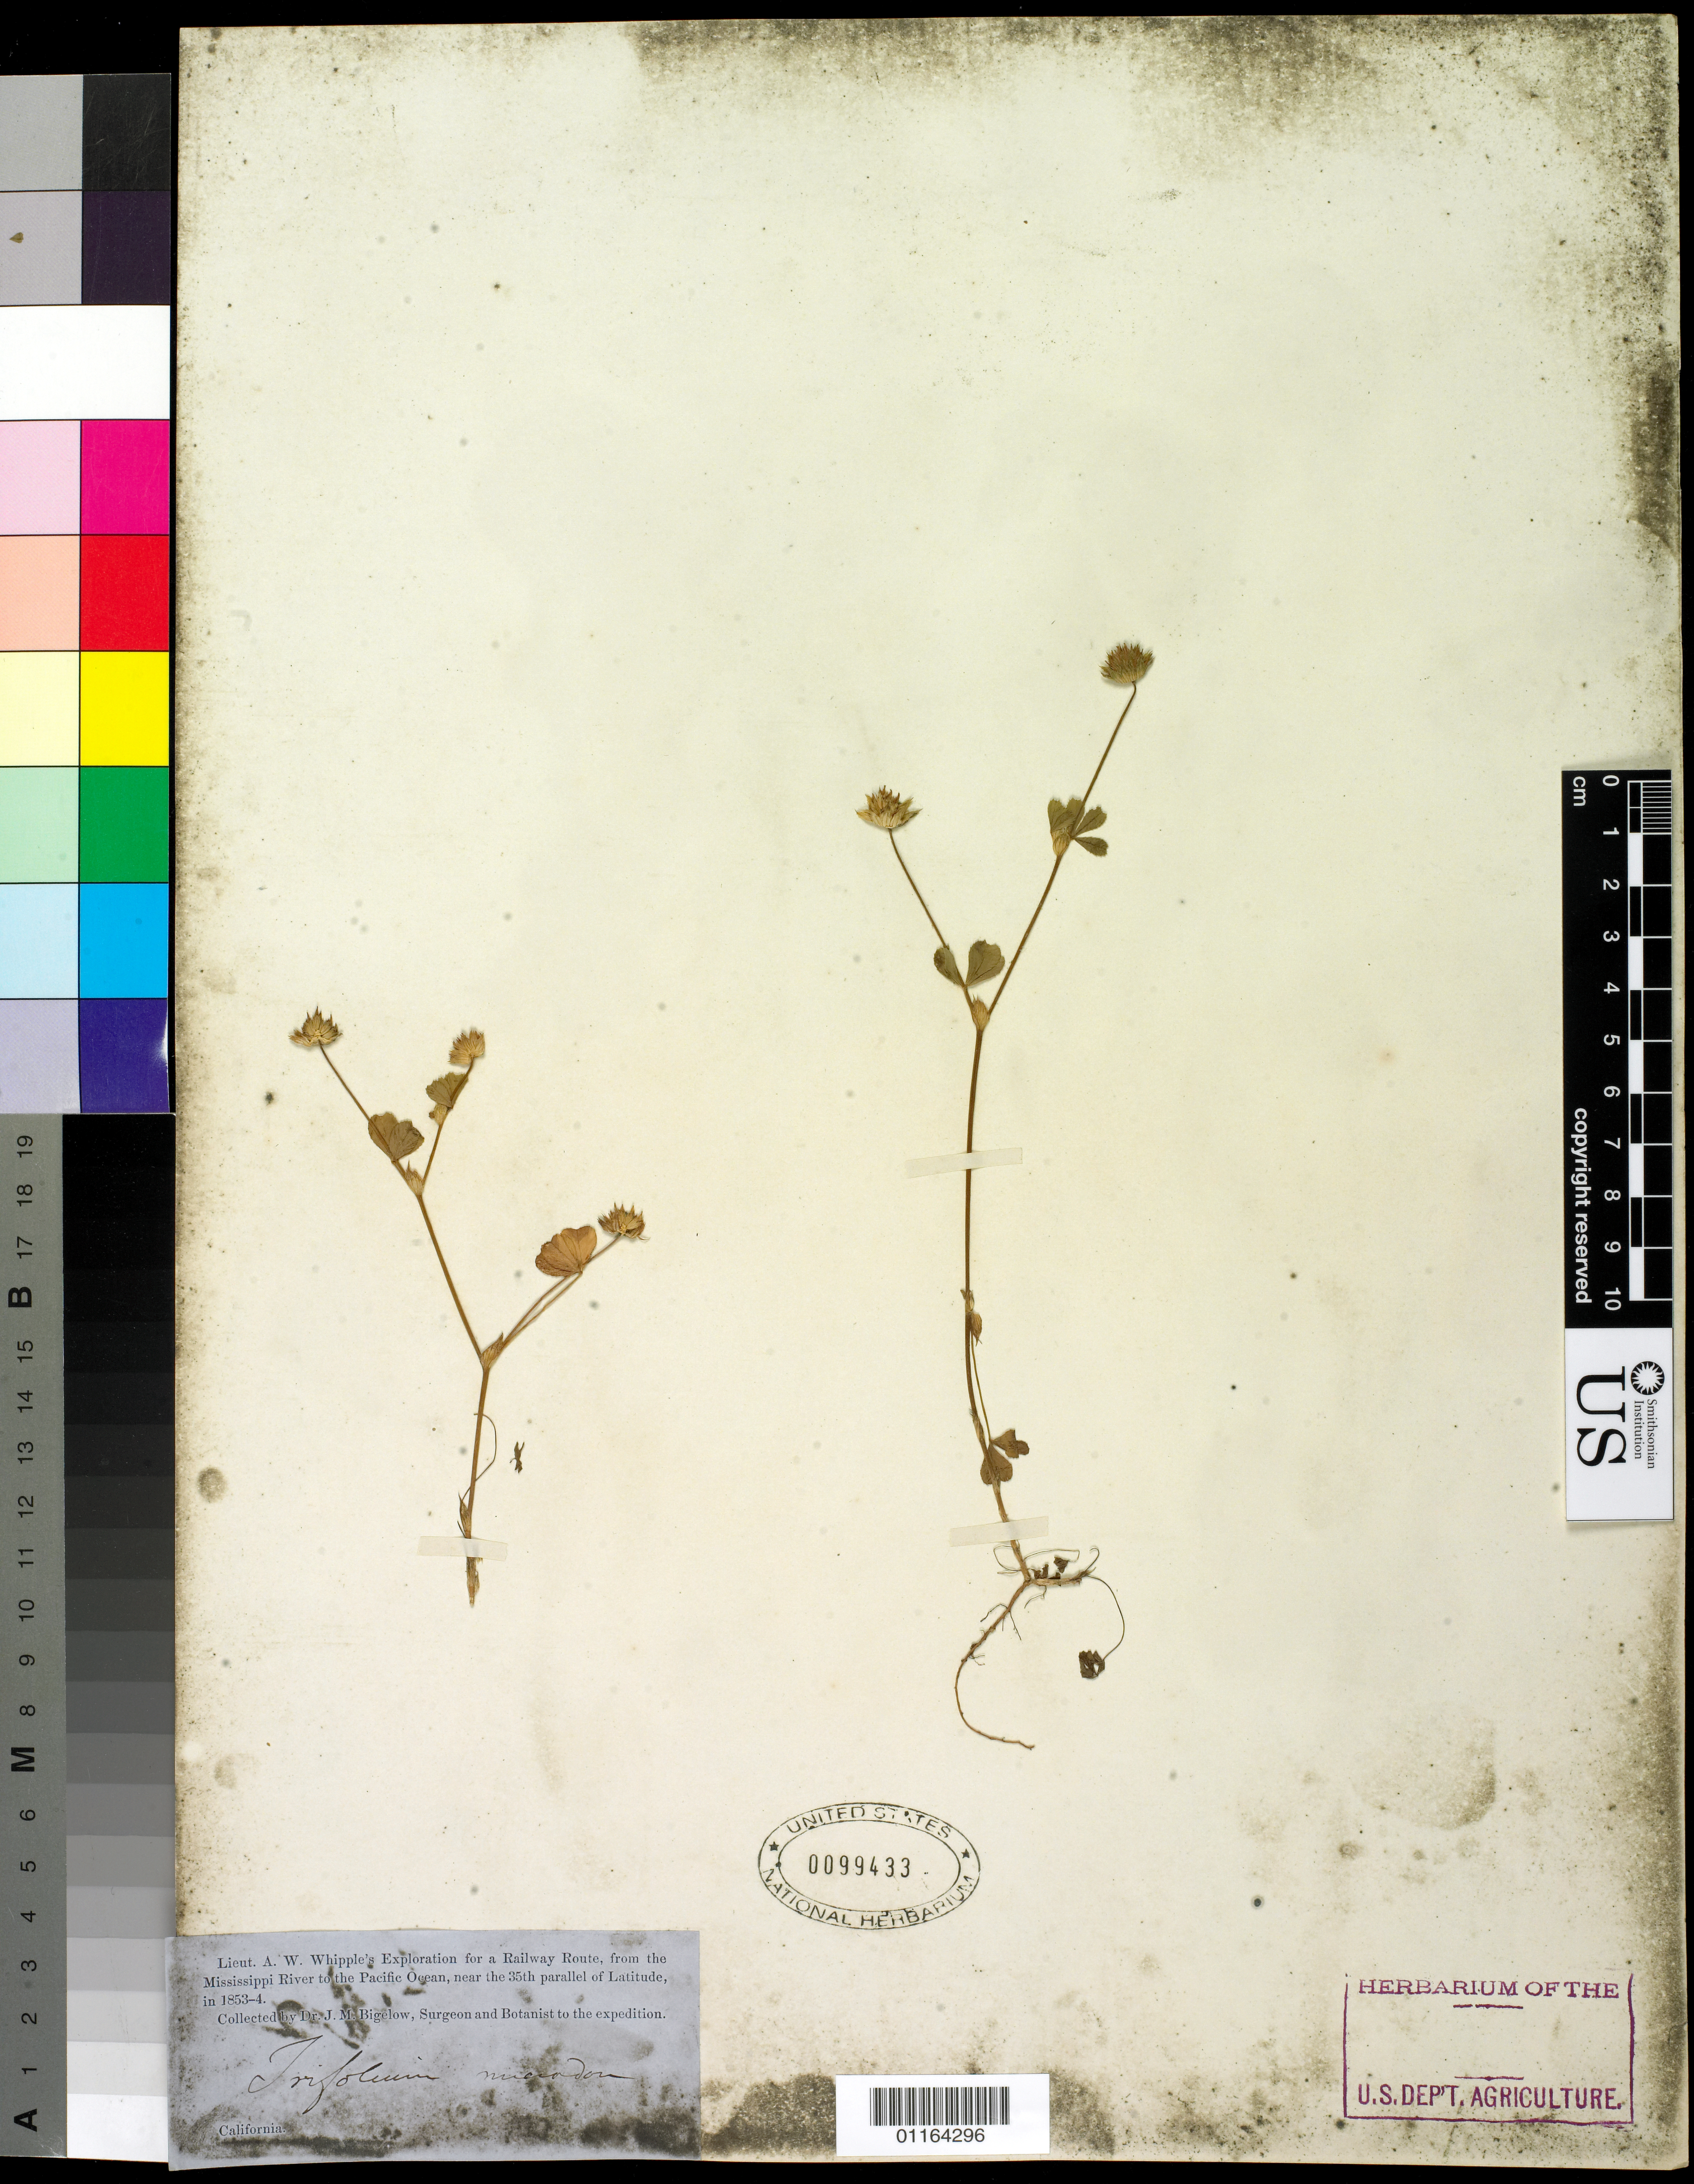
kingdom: Plantae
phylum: Tracheophyta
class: Magnoliopsida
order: Fabales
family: Fabaceae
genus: Trifolium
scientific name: Trifolium microdon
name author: Hook. & Arn.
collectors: J. M. Bigelow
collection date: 1853/1854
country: United States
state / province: California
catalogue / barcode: US 99433